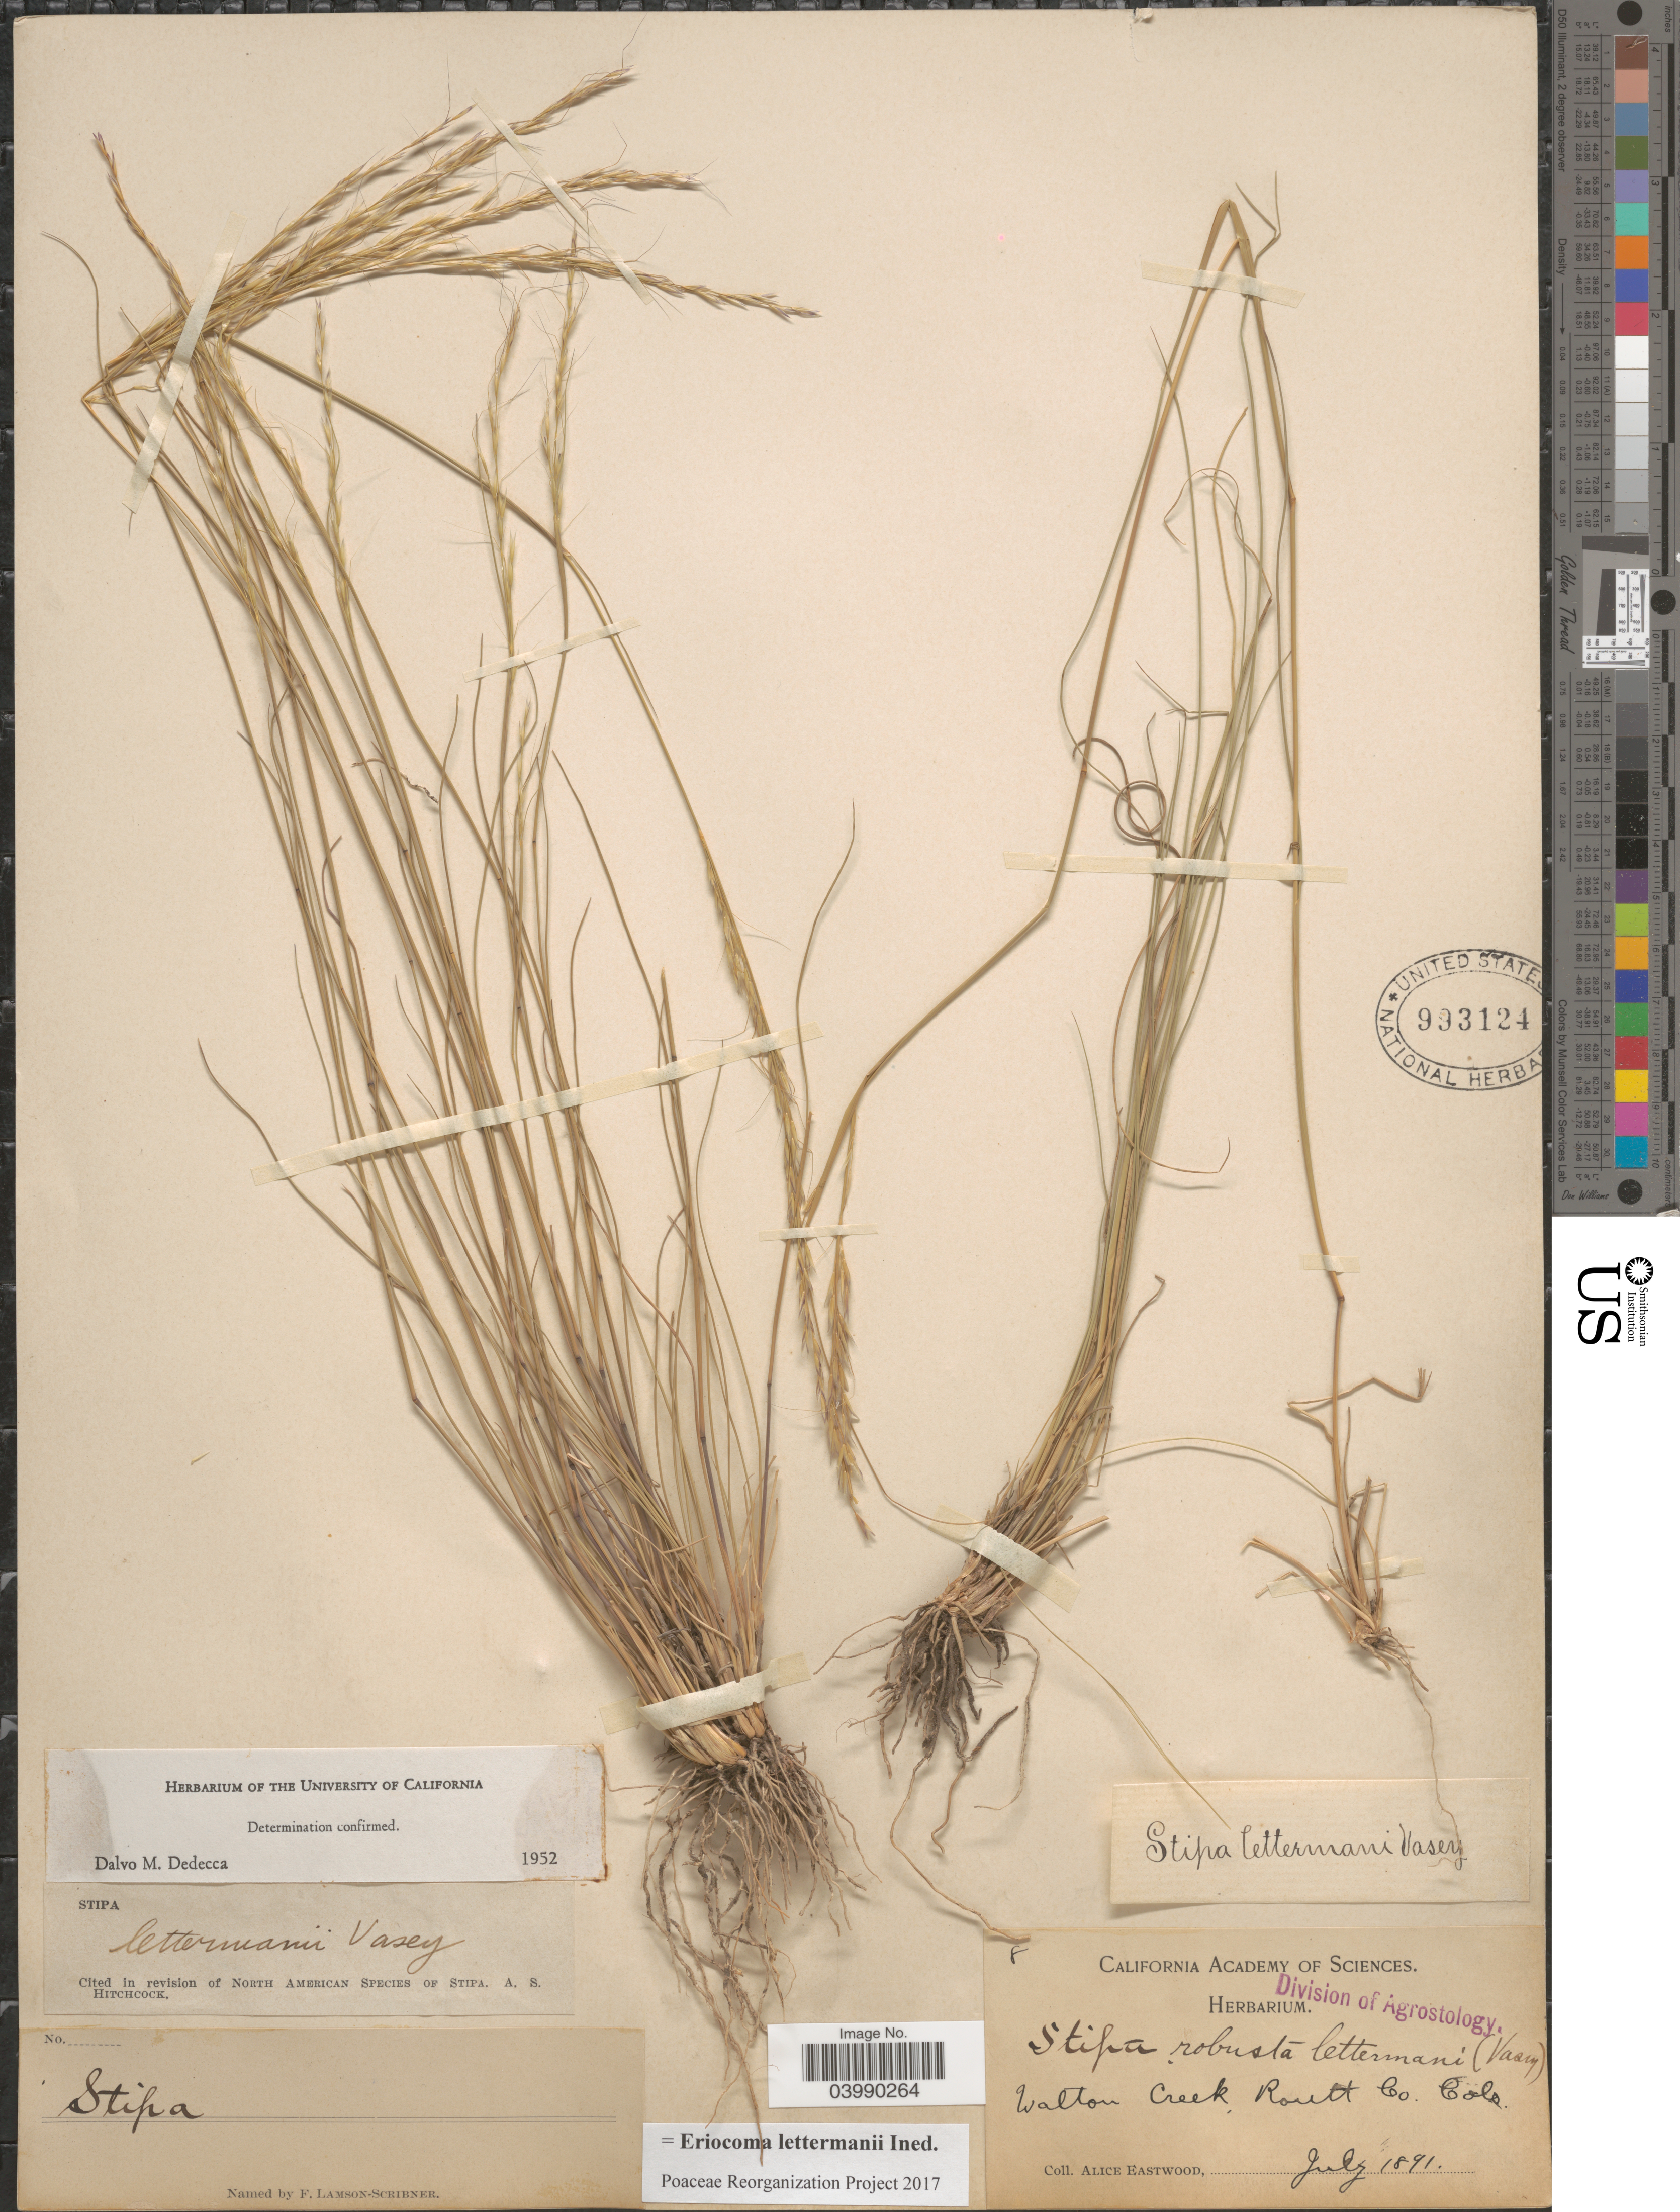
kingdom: Plantae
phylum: Tracheophyta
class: Liliopsida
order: Poales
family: Poaceae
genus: Eriocoma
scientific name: Eriocoma lettermanii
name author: (Vasey) Romasch.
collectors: A. Eastwood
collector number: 8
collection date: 1891-07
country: United States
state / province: Colorado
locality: Walton Creek, Routt Co.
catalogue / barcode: US 993124